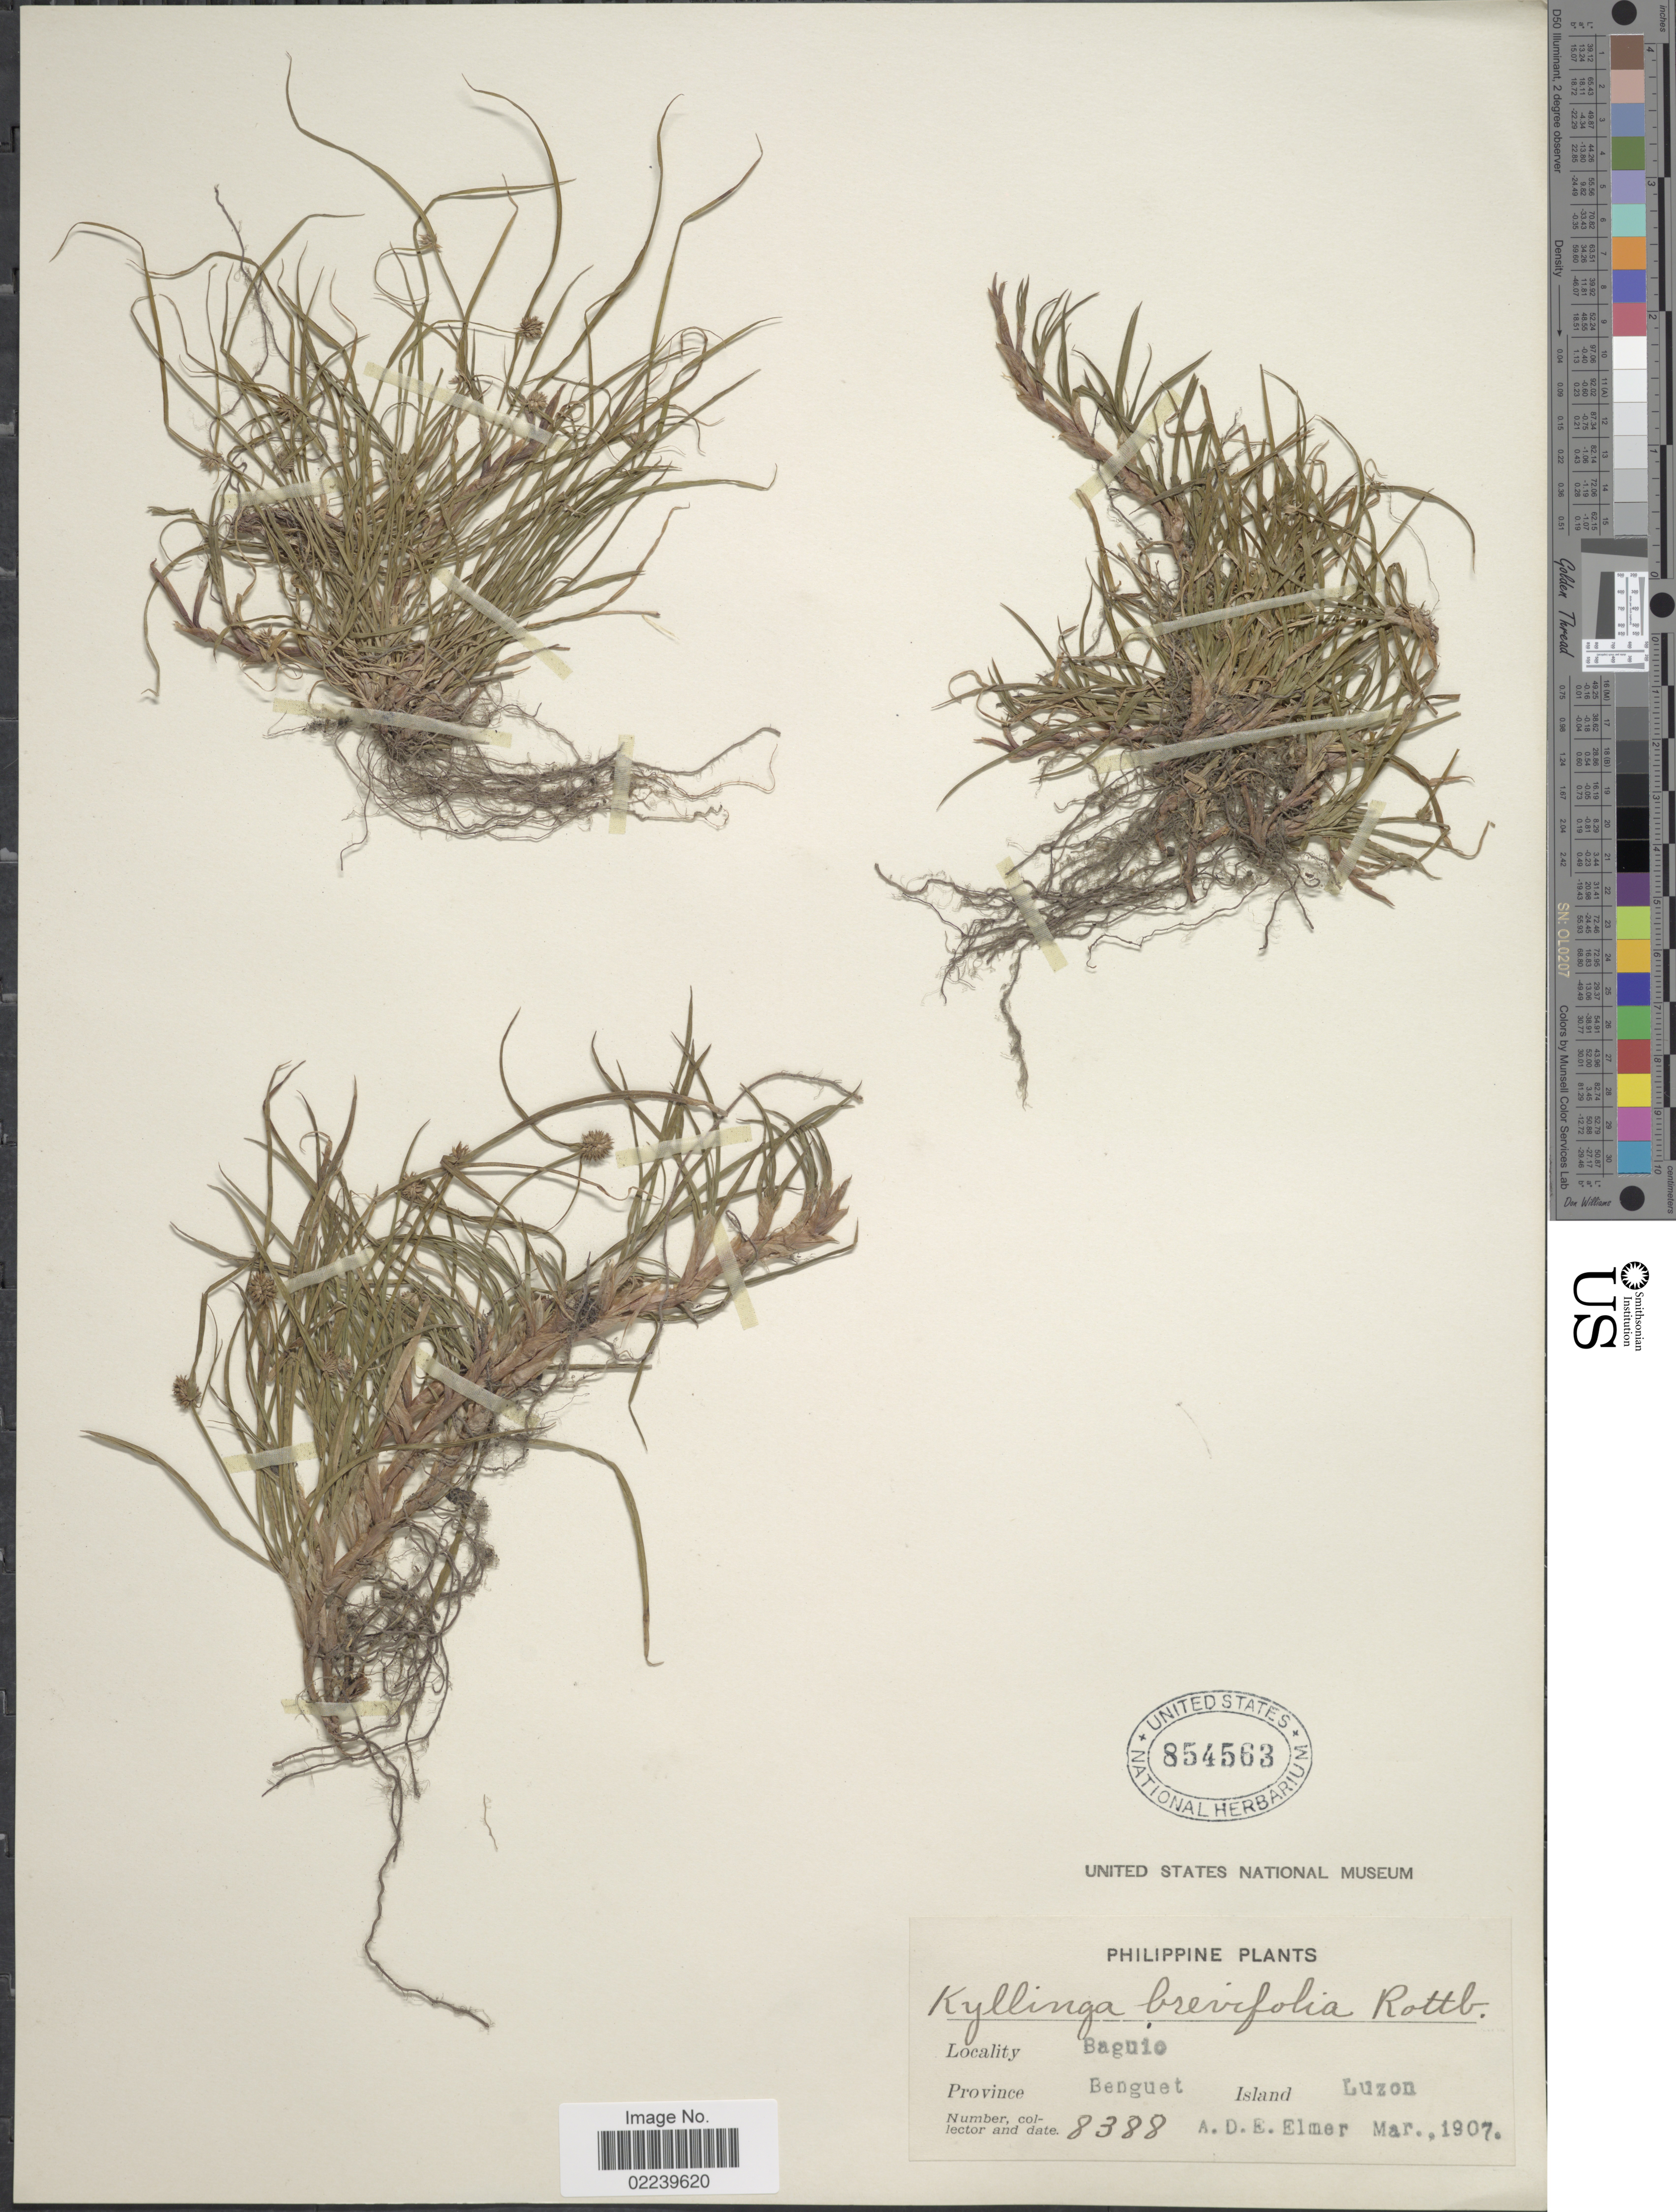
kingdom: Plantae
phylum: Tracheophyta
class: Liliopsida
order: Poales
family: Cyperaceae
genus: Cyperus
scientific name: Cyperus brevifolius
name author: (Rottb.) Hassk.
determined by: Strong, M. T., (US), Smithsonian Institution - National Museum of Natural History (UNITED STATES)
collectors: A. D. E. Elmer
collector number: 8388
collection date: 1907-03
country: Philippines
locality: Baguio, Province Benguet. Island Luzon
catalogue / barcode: US 854563